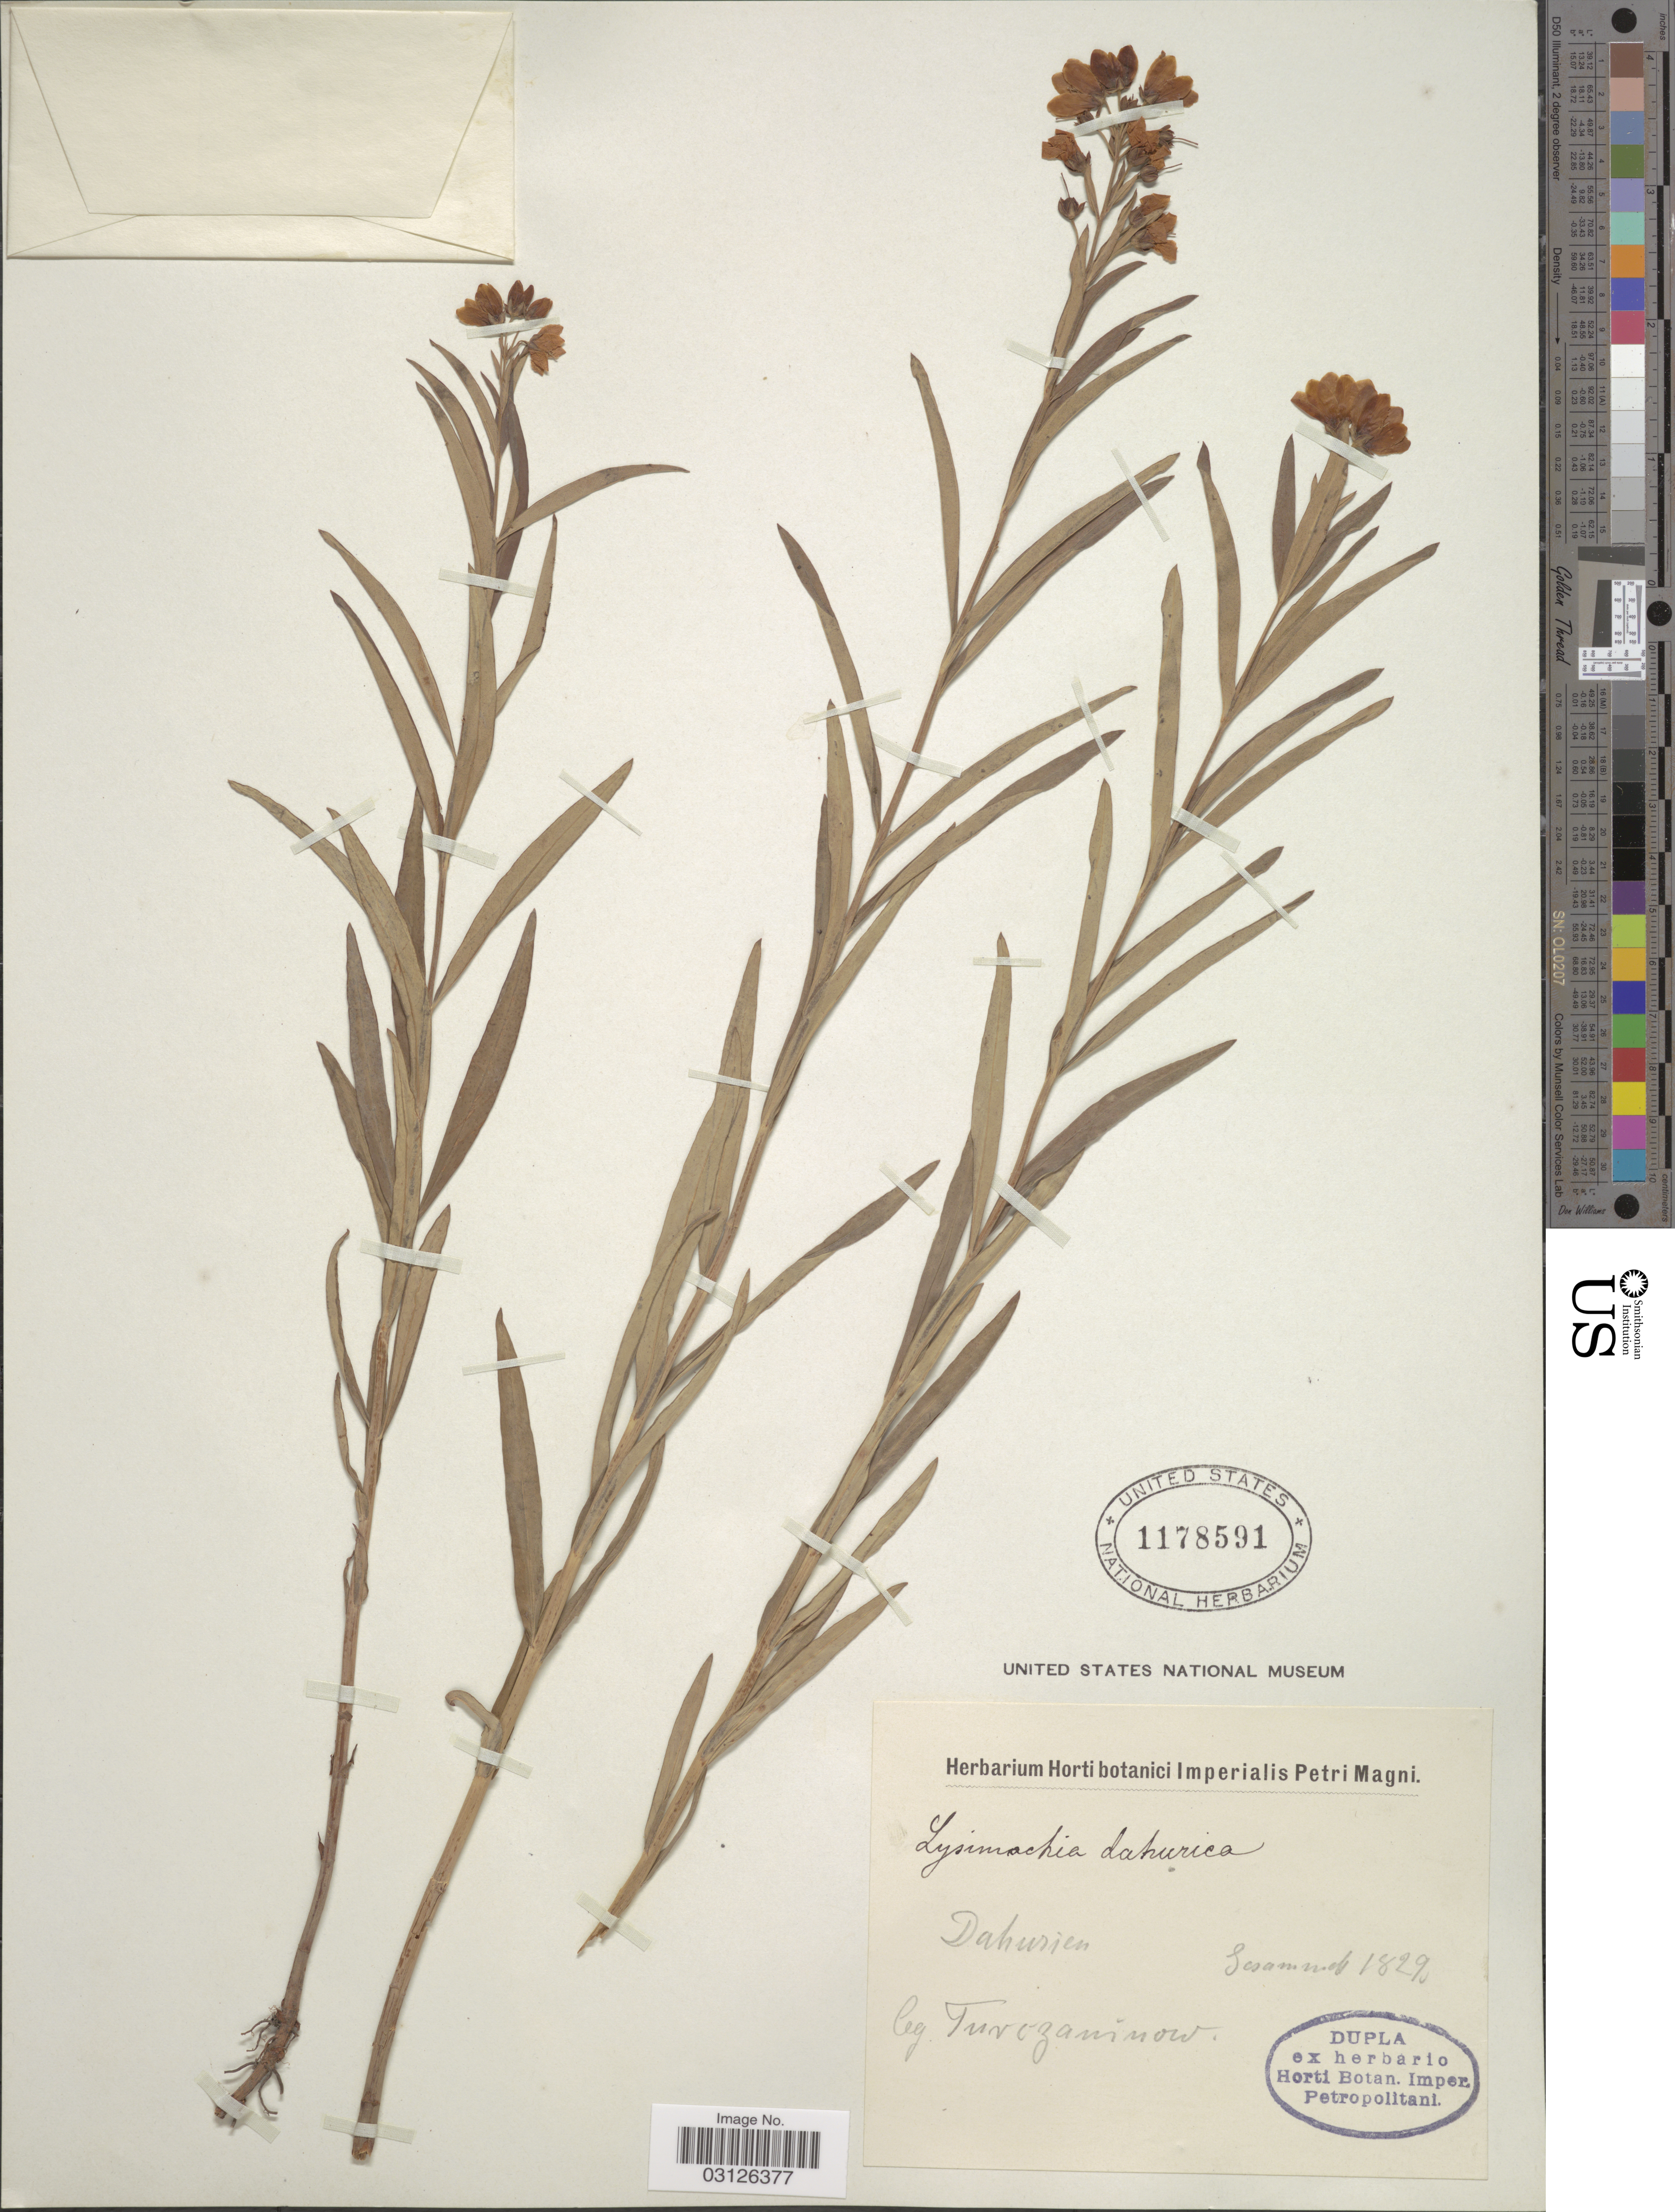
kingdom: Plantae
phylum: Tracheophyta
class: Magnoliopsida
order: Ericales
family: Primulaceae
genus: Lysimachia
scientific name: Lysimachia davurica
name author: Ledeb.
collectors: Turczaninow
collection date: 1829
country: Russian Federation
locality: Dahurien.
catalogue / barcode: US 1178591